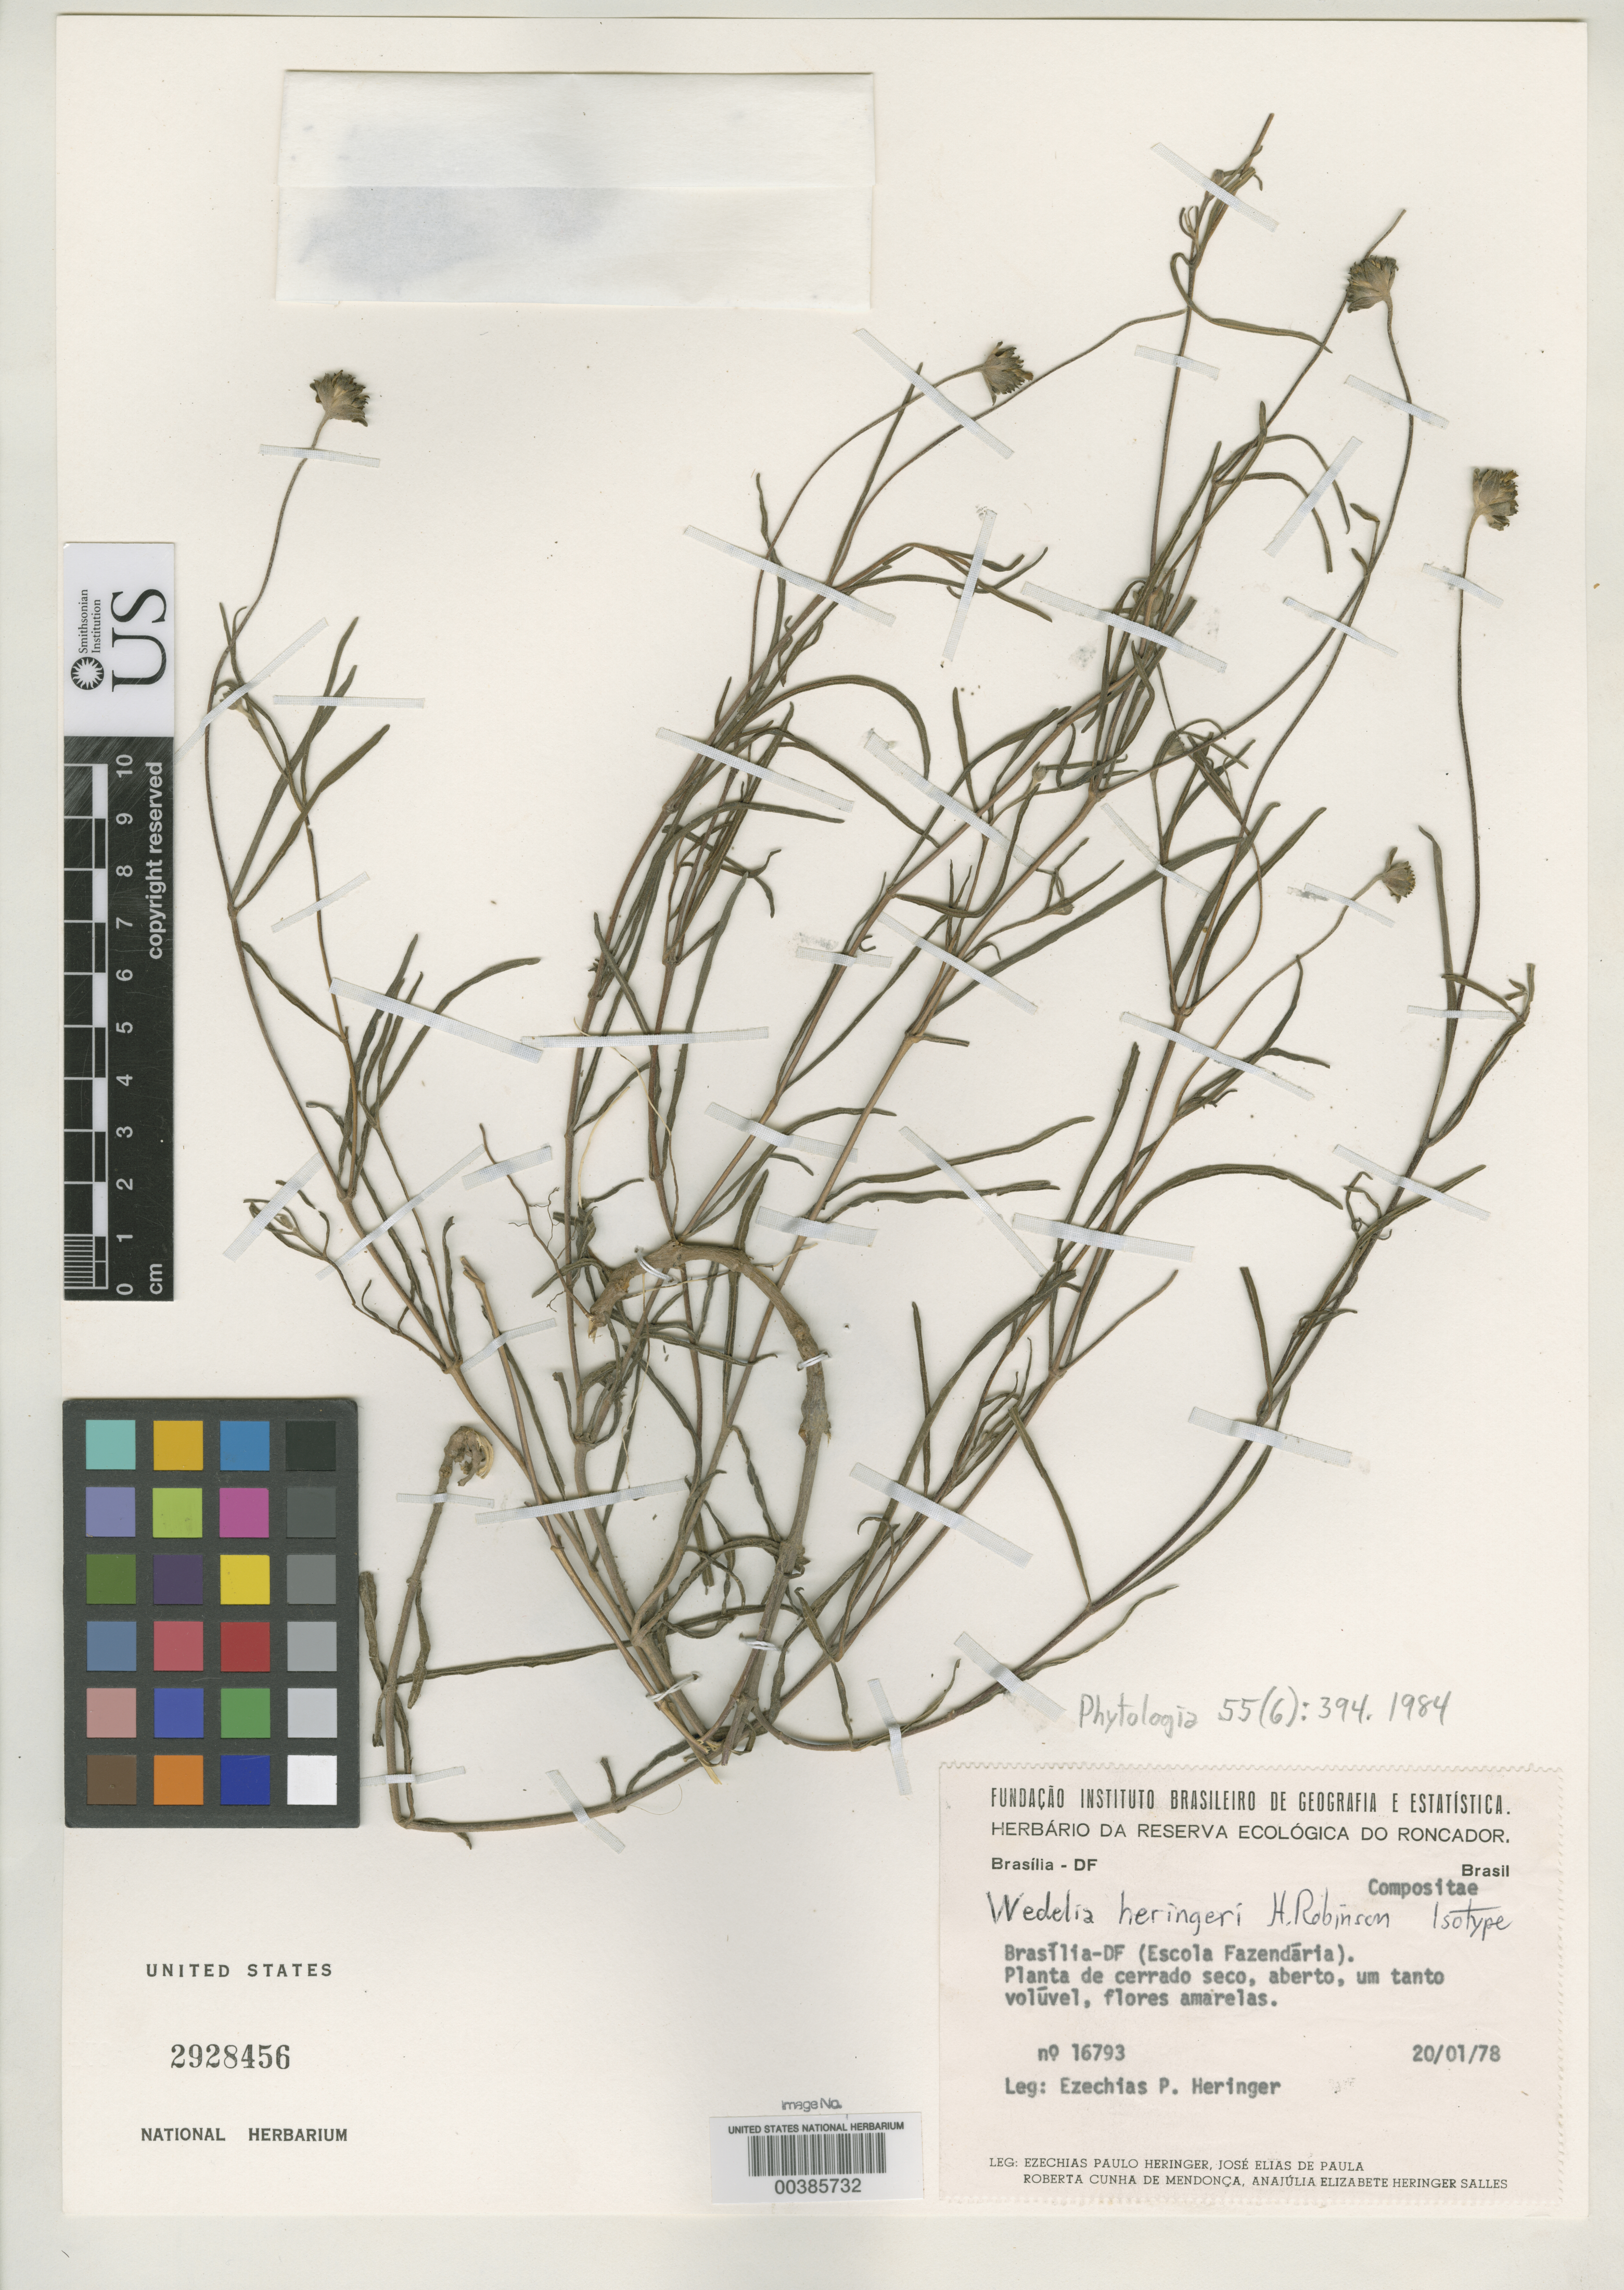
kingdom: Plantae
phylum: Tracheophyta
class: Magnoliopsida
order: Asterales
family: Asteraceae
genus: Wedelia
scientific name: Wedelia heringeri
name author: H. Rob.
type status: Isotype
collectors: E. P. Heringer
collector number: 16793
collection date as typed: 20 Jan 1978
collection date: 1978-01-20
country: Brazil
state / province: Distrito Federal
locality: Brasilia, Escola Fazendaria.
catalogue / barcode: US 2928456